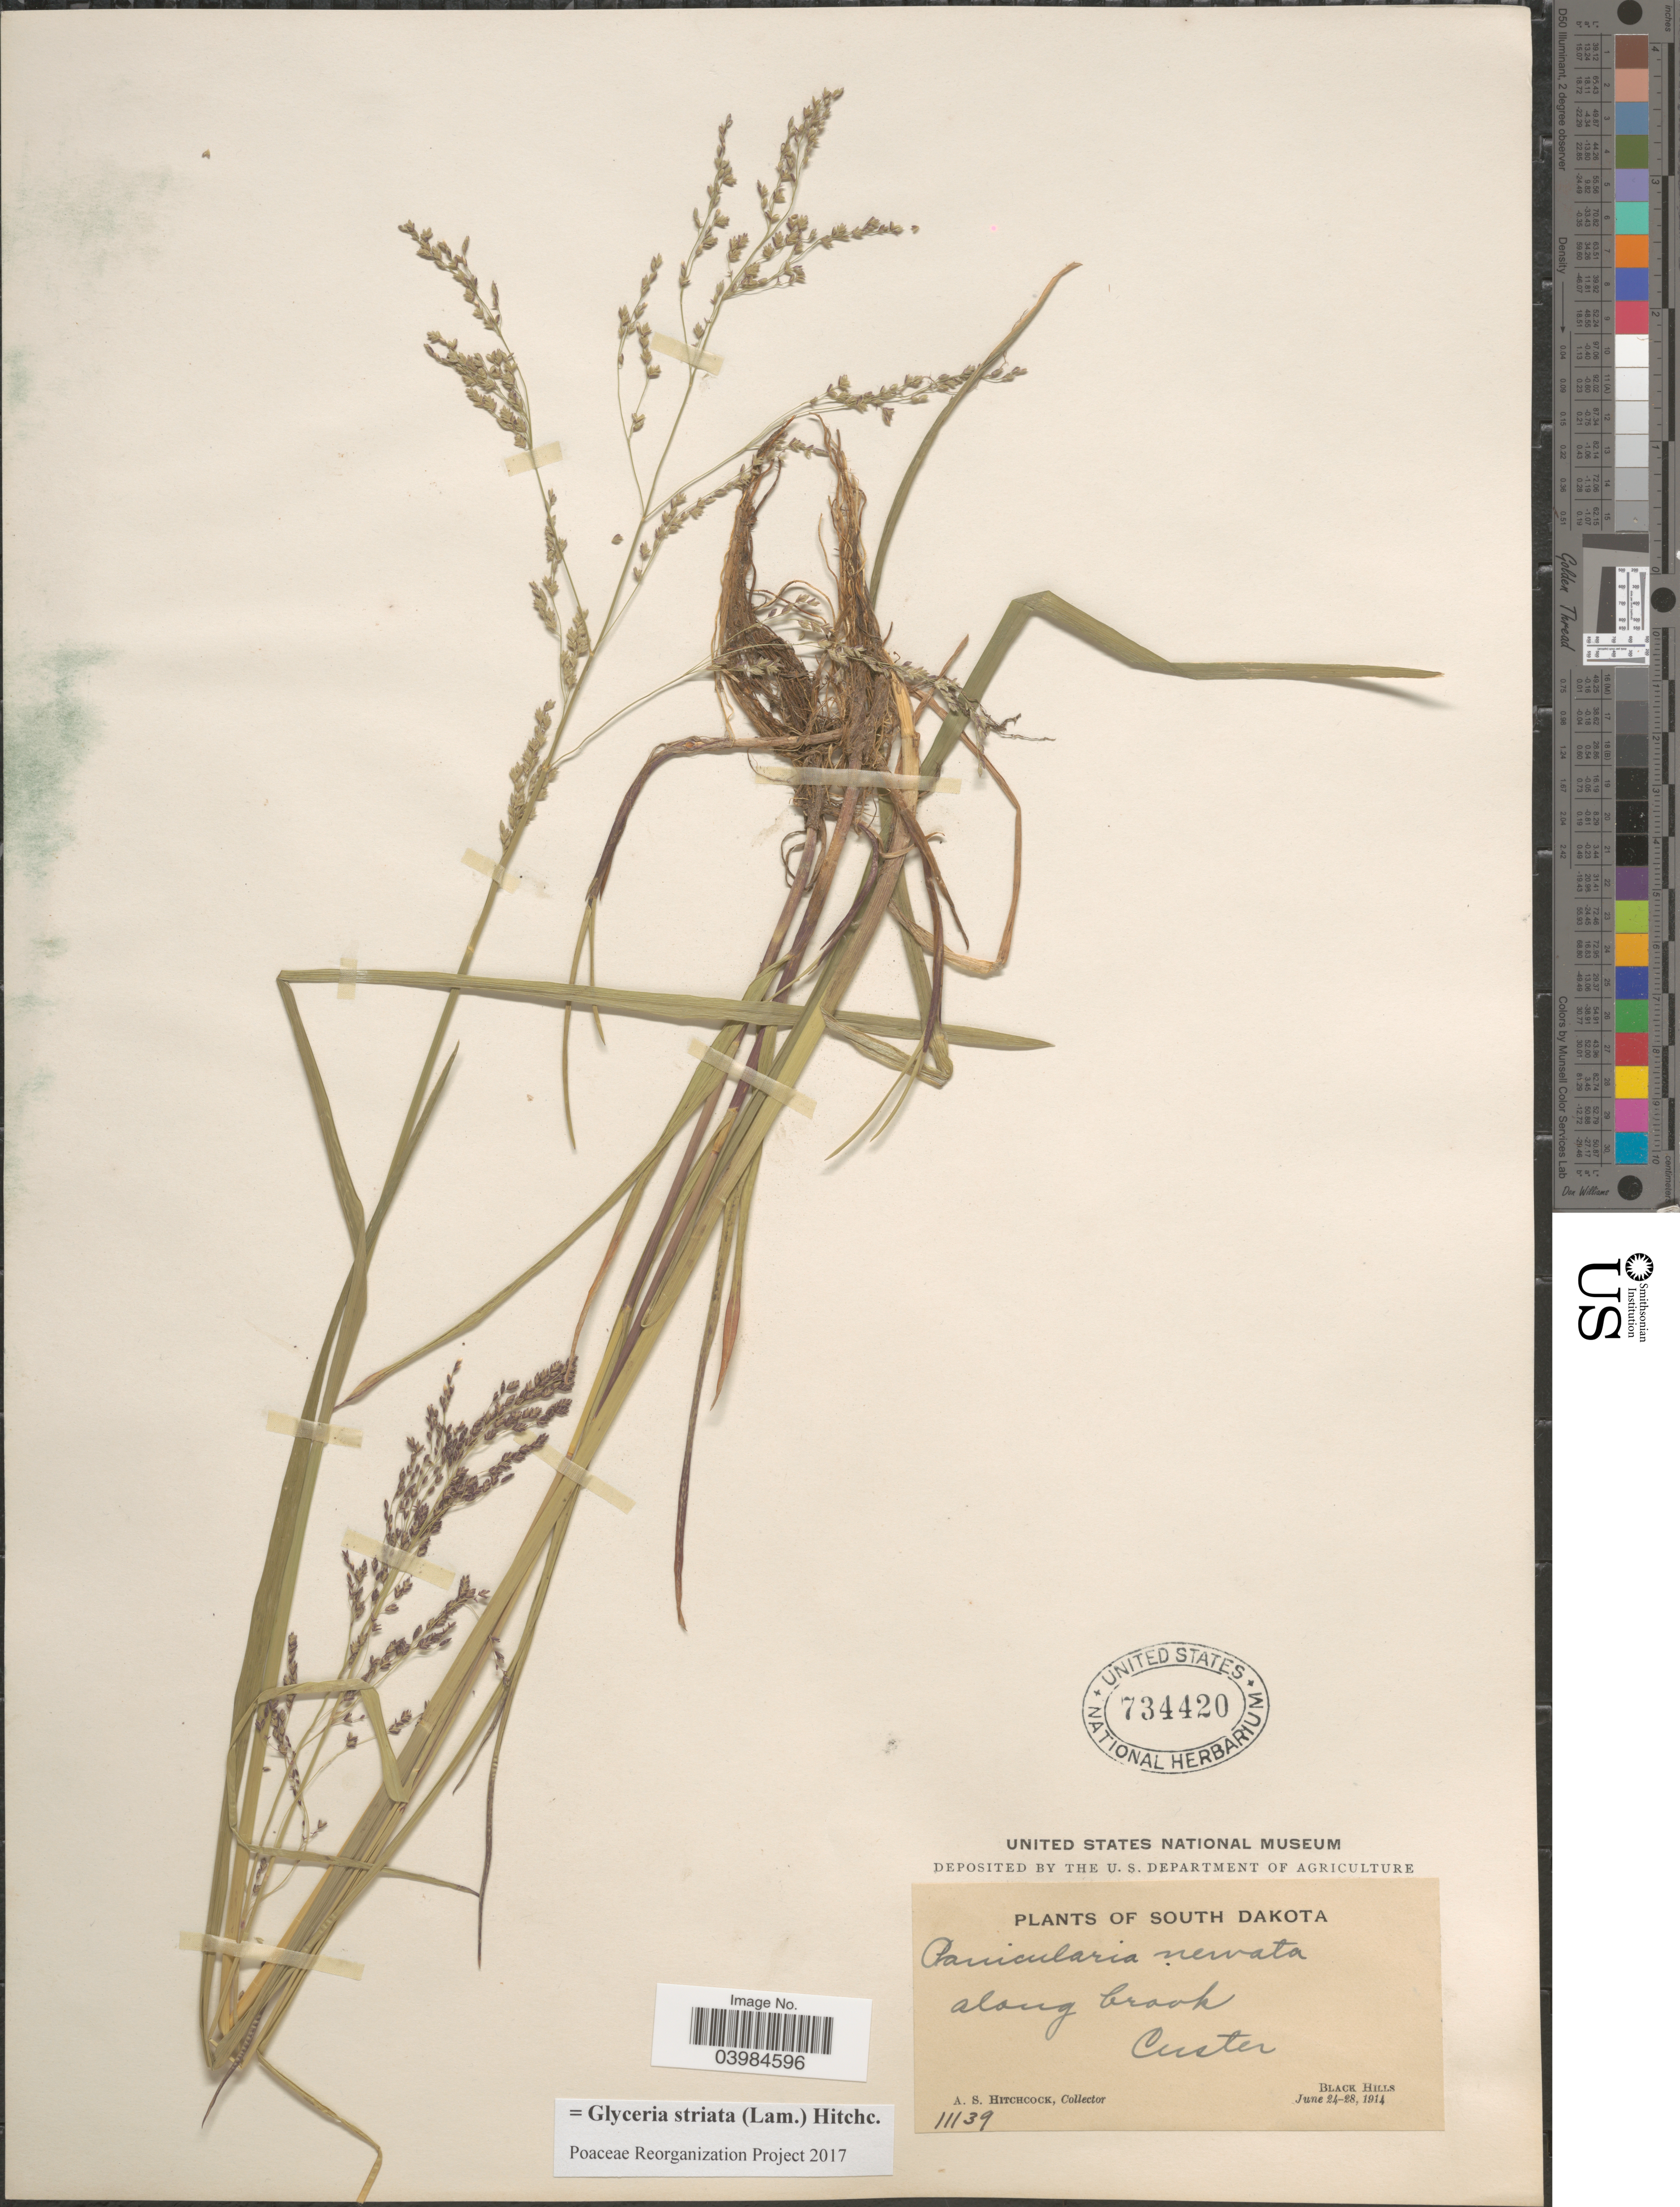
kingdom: Plantae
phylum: Tracheophyta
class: Liliopsida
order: Poales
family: Poaceae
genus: Glyceria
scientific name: Glyceria striata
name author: (Lam.) Hitchc.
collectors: A. S. Hitchcock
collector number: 11139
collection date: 1914-06-24/1914-06-28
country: United States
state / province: South Dakota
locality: Along brook Custer. Black Hills.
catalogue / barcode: US 734420